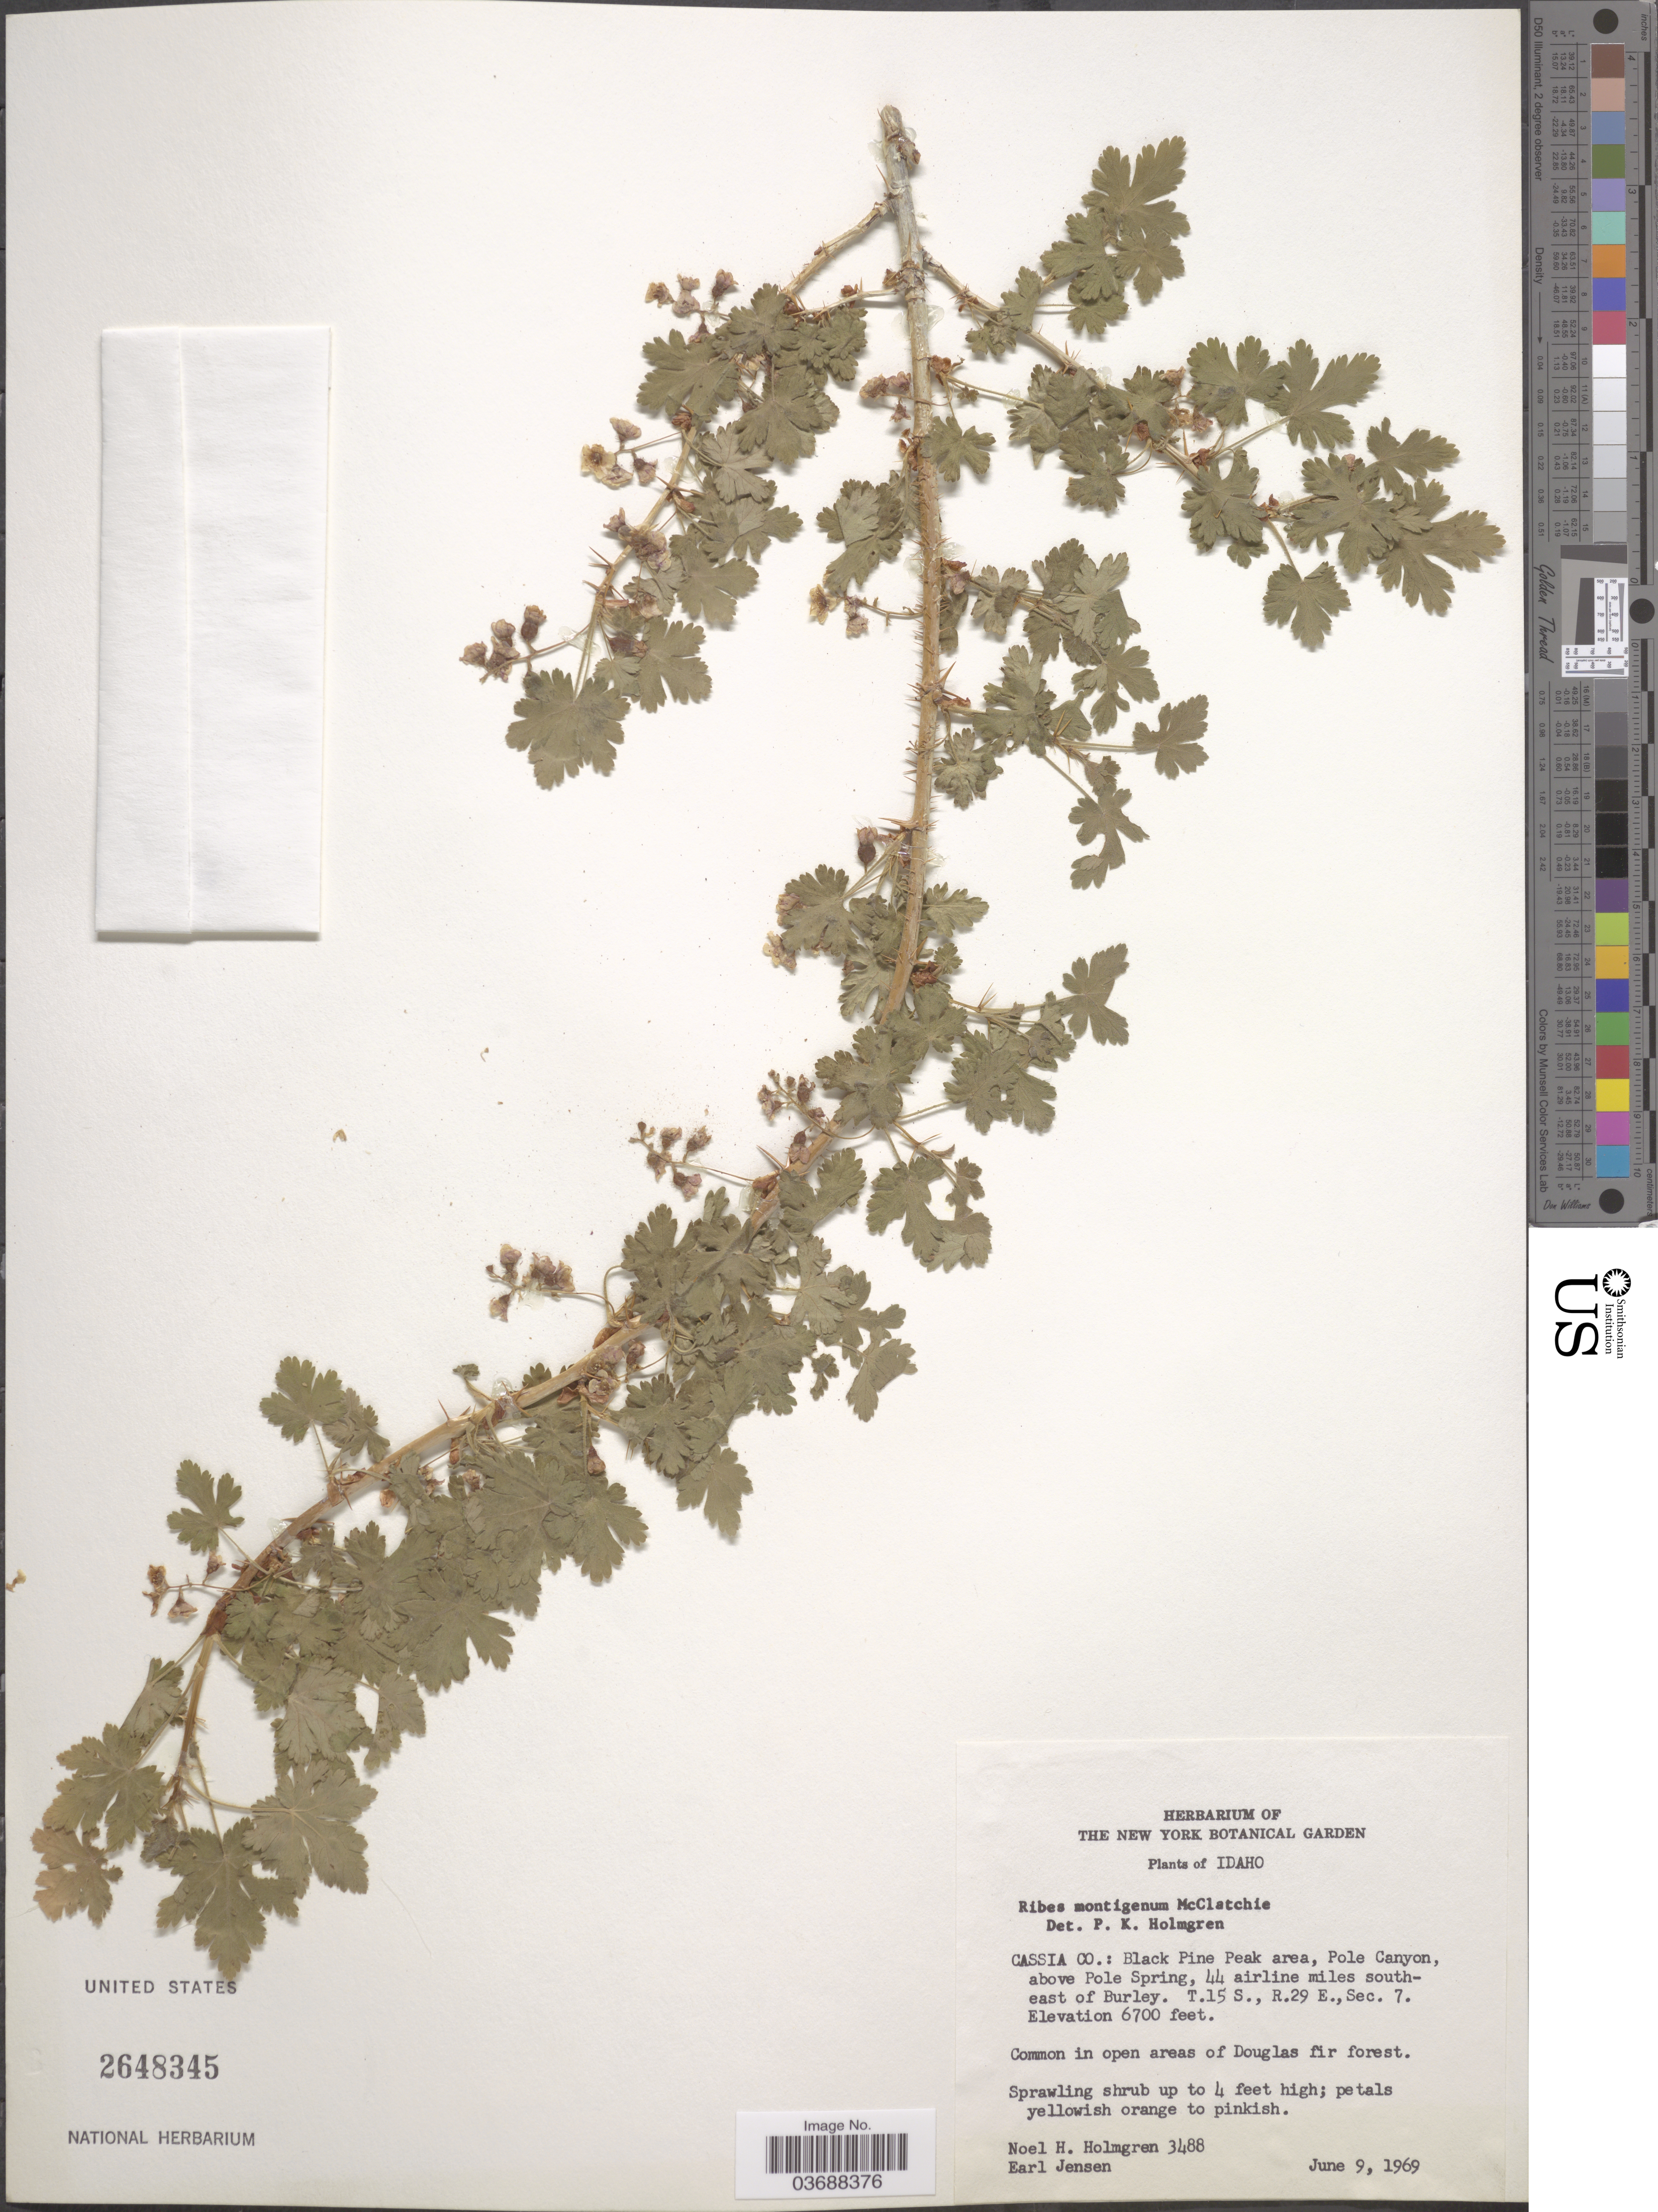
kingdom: Plantae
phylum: Tracheophyta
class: Magnoliopsida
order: Saxifragales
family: Grossulariaceae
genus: Ribes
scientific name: Ribes montigenum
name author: McClatchie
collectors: N. H. Holmgren & E. Jensen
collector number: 3488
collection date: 1969-06-09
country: United States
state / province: Idaho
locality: Cassia Co.: Black Pine Peak area, Pole Canyon, above Pole Spring, 44 airline miles southeast of Burley. T.15 S., R.29 E., Sec. 7. In open areas of Douglas fir forest.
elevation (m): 2042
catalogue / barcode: US 2648345